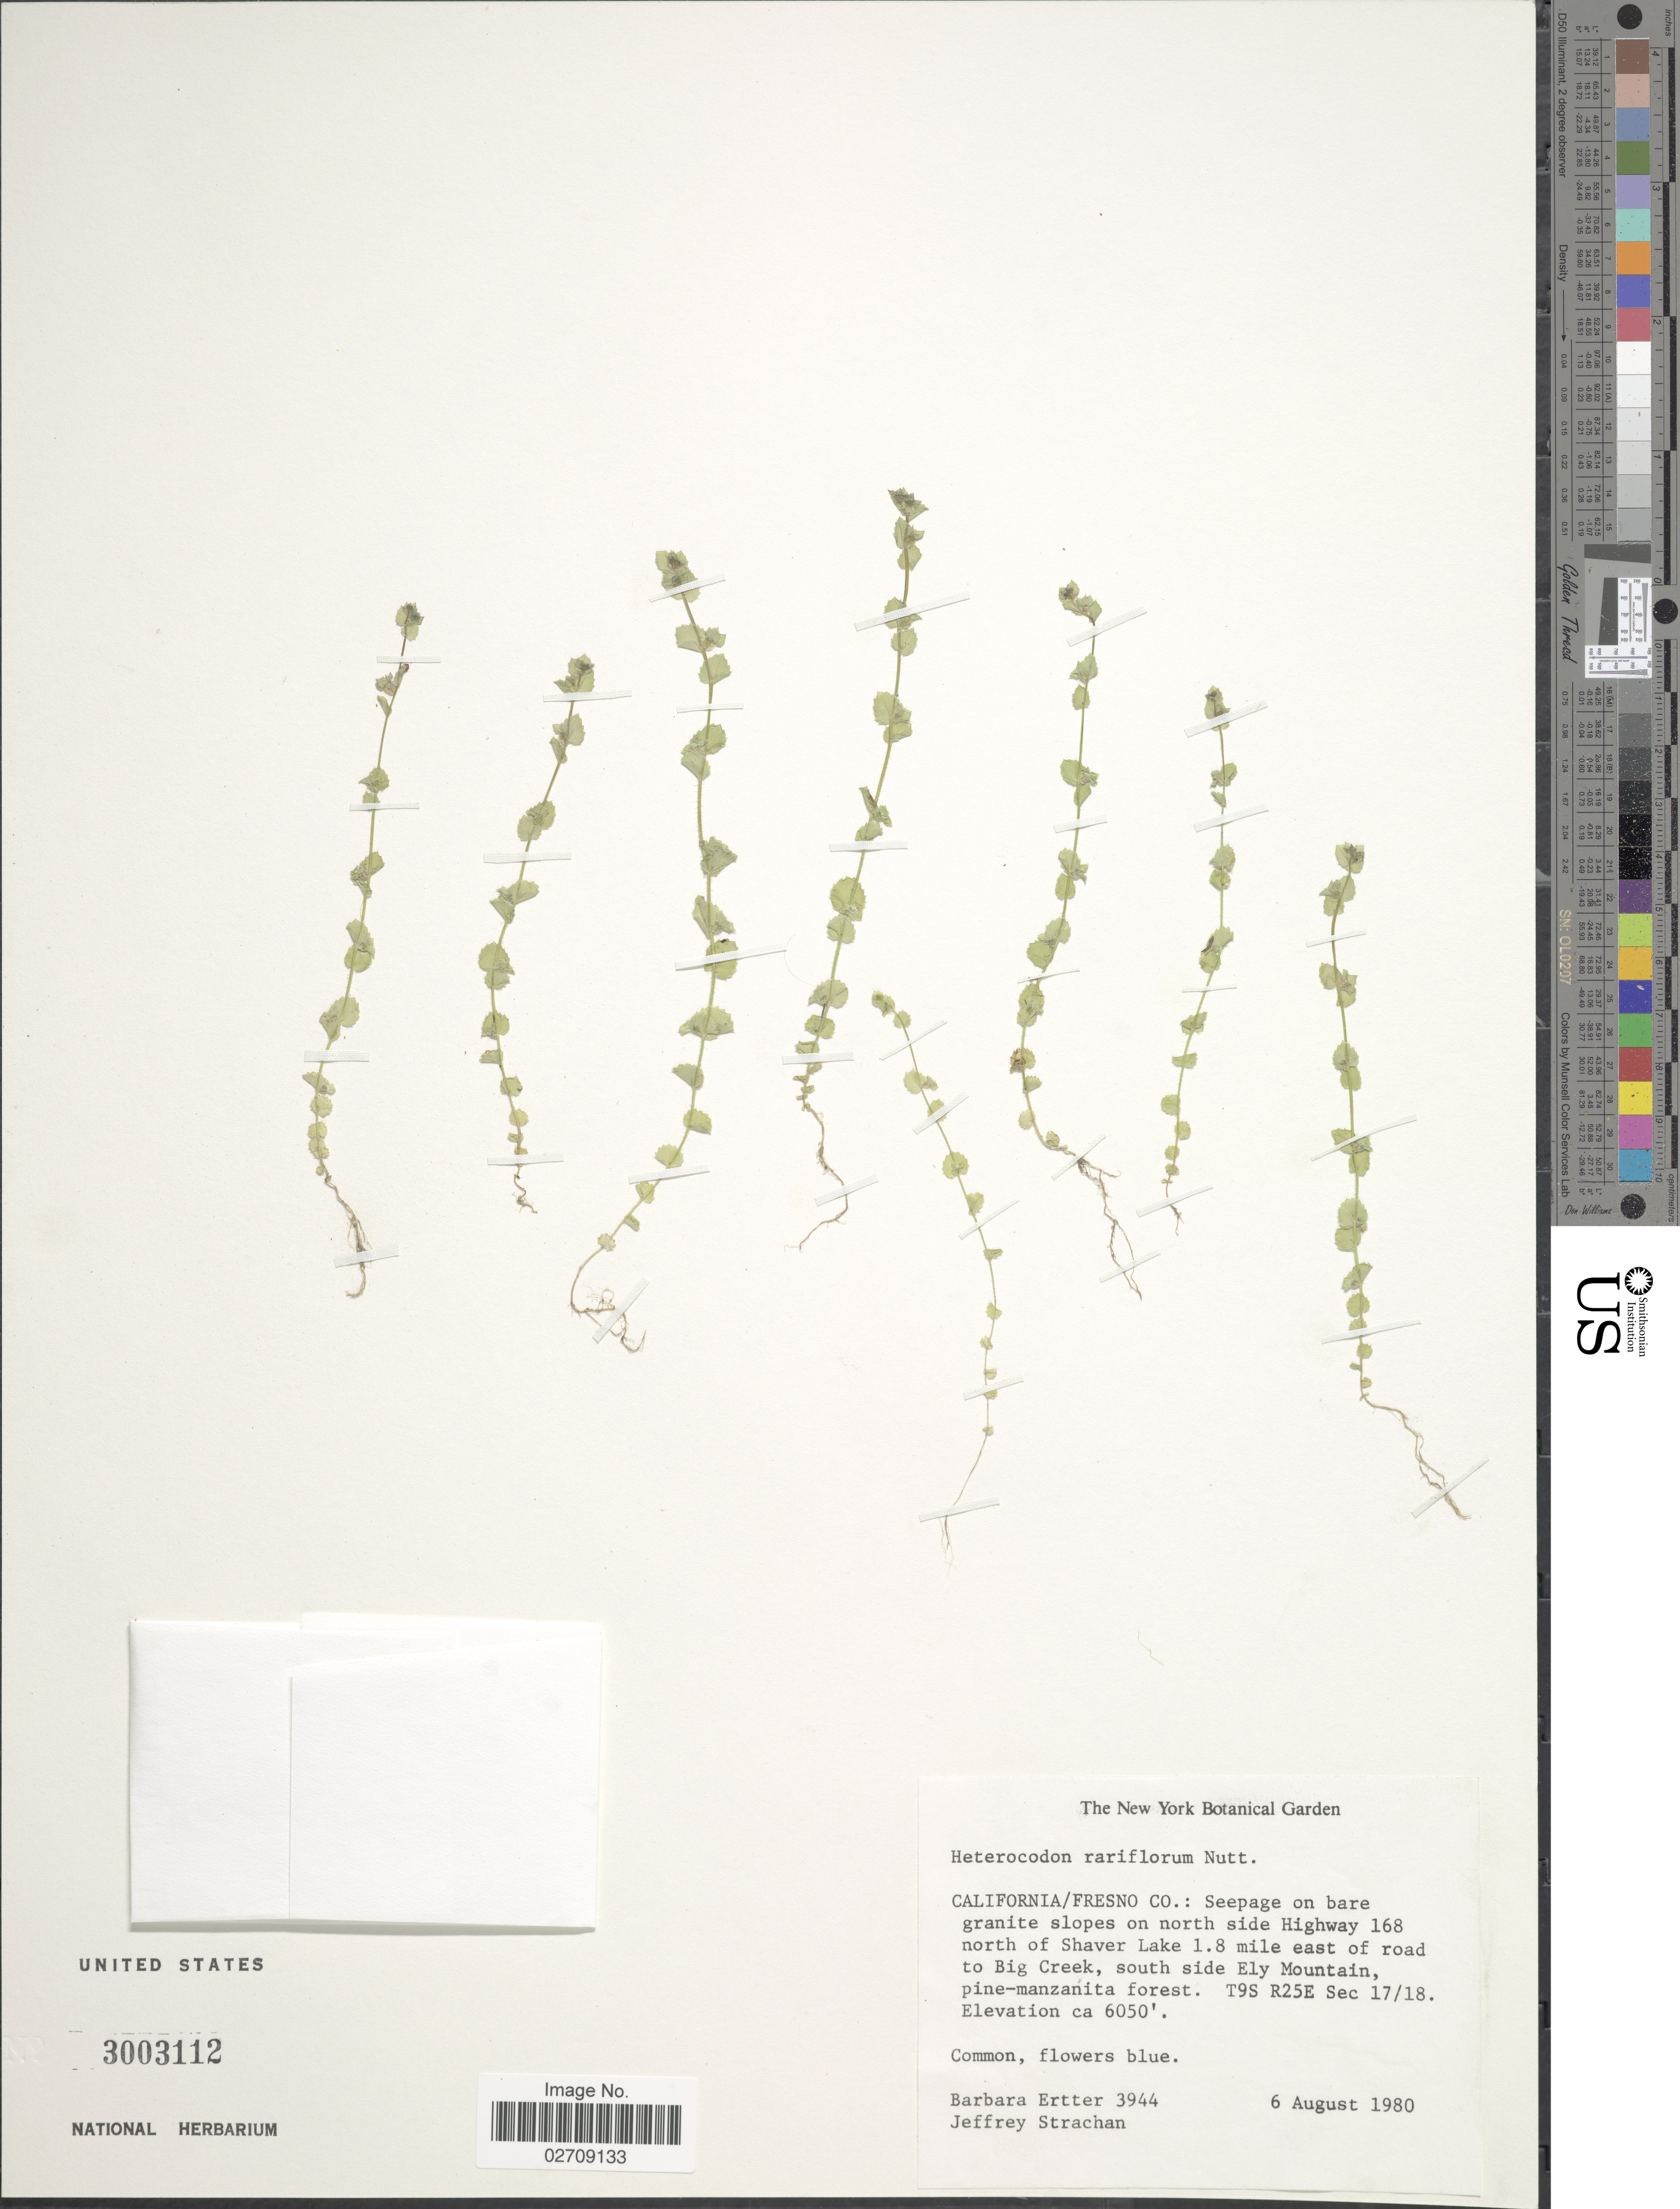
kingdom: Plantae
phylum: Tracheophyta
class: Magnoliopsida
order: Asterales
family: Campanulaceae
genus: Heterocodon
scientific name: Heterocodon rariflorum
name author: Nutt.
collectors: B. Ertter & J. Strachan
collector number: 3944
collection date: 1980-08-06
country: United States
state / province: California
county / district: Fresno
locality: Fresno Co: seepage on bare granite slopes on north side Highway 168 north of Shaver Lake 1.8 mile east of road to Big Creek, south side Ely Mountain. T9S R25E Sec 17/18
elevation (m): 1844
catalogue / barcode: US 3003112